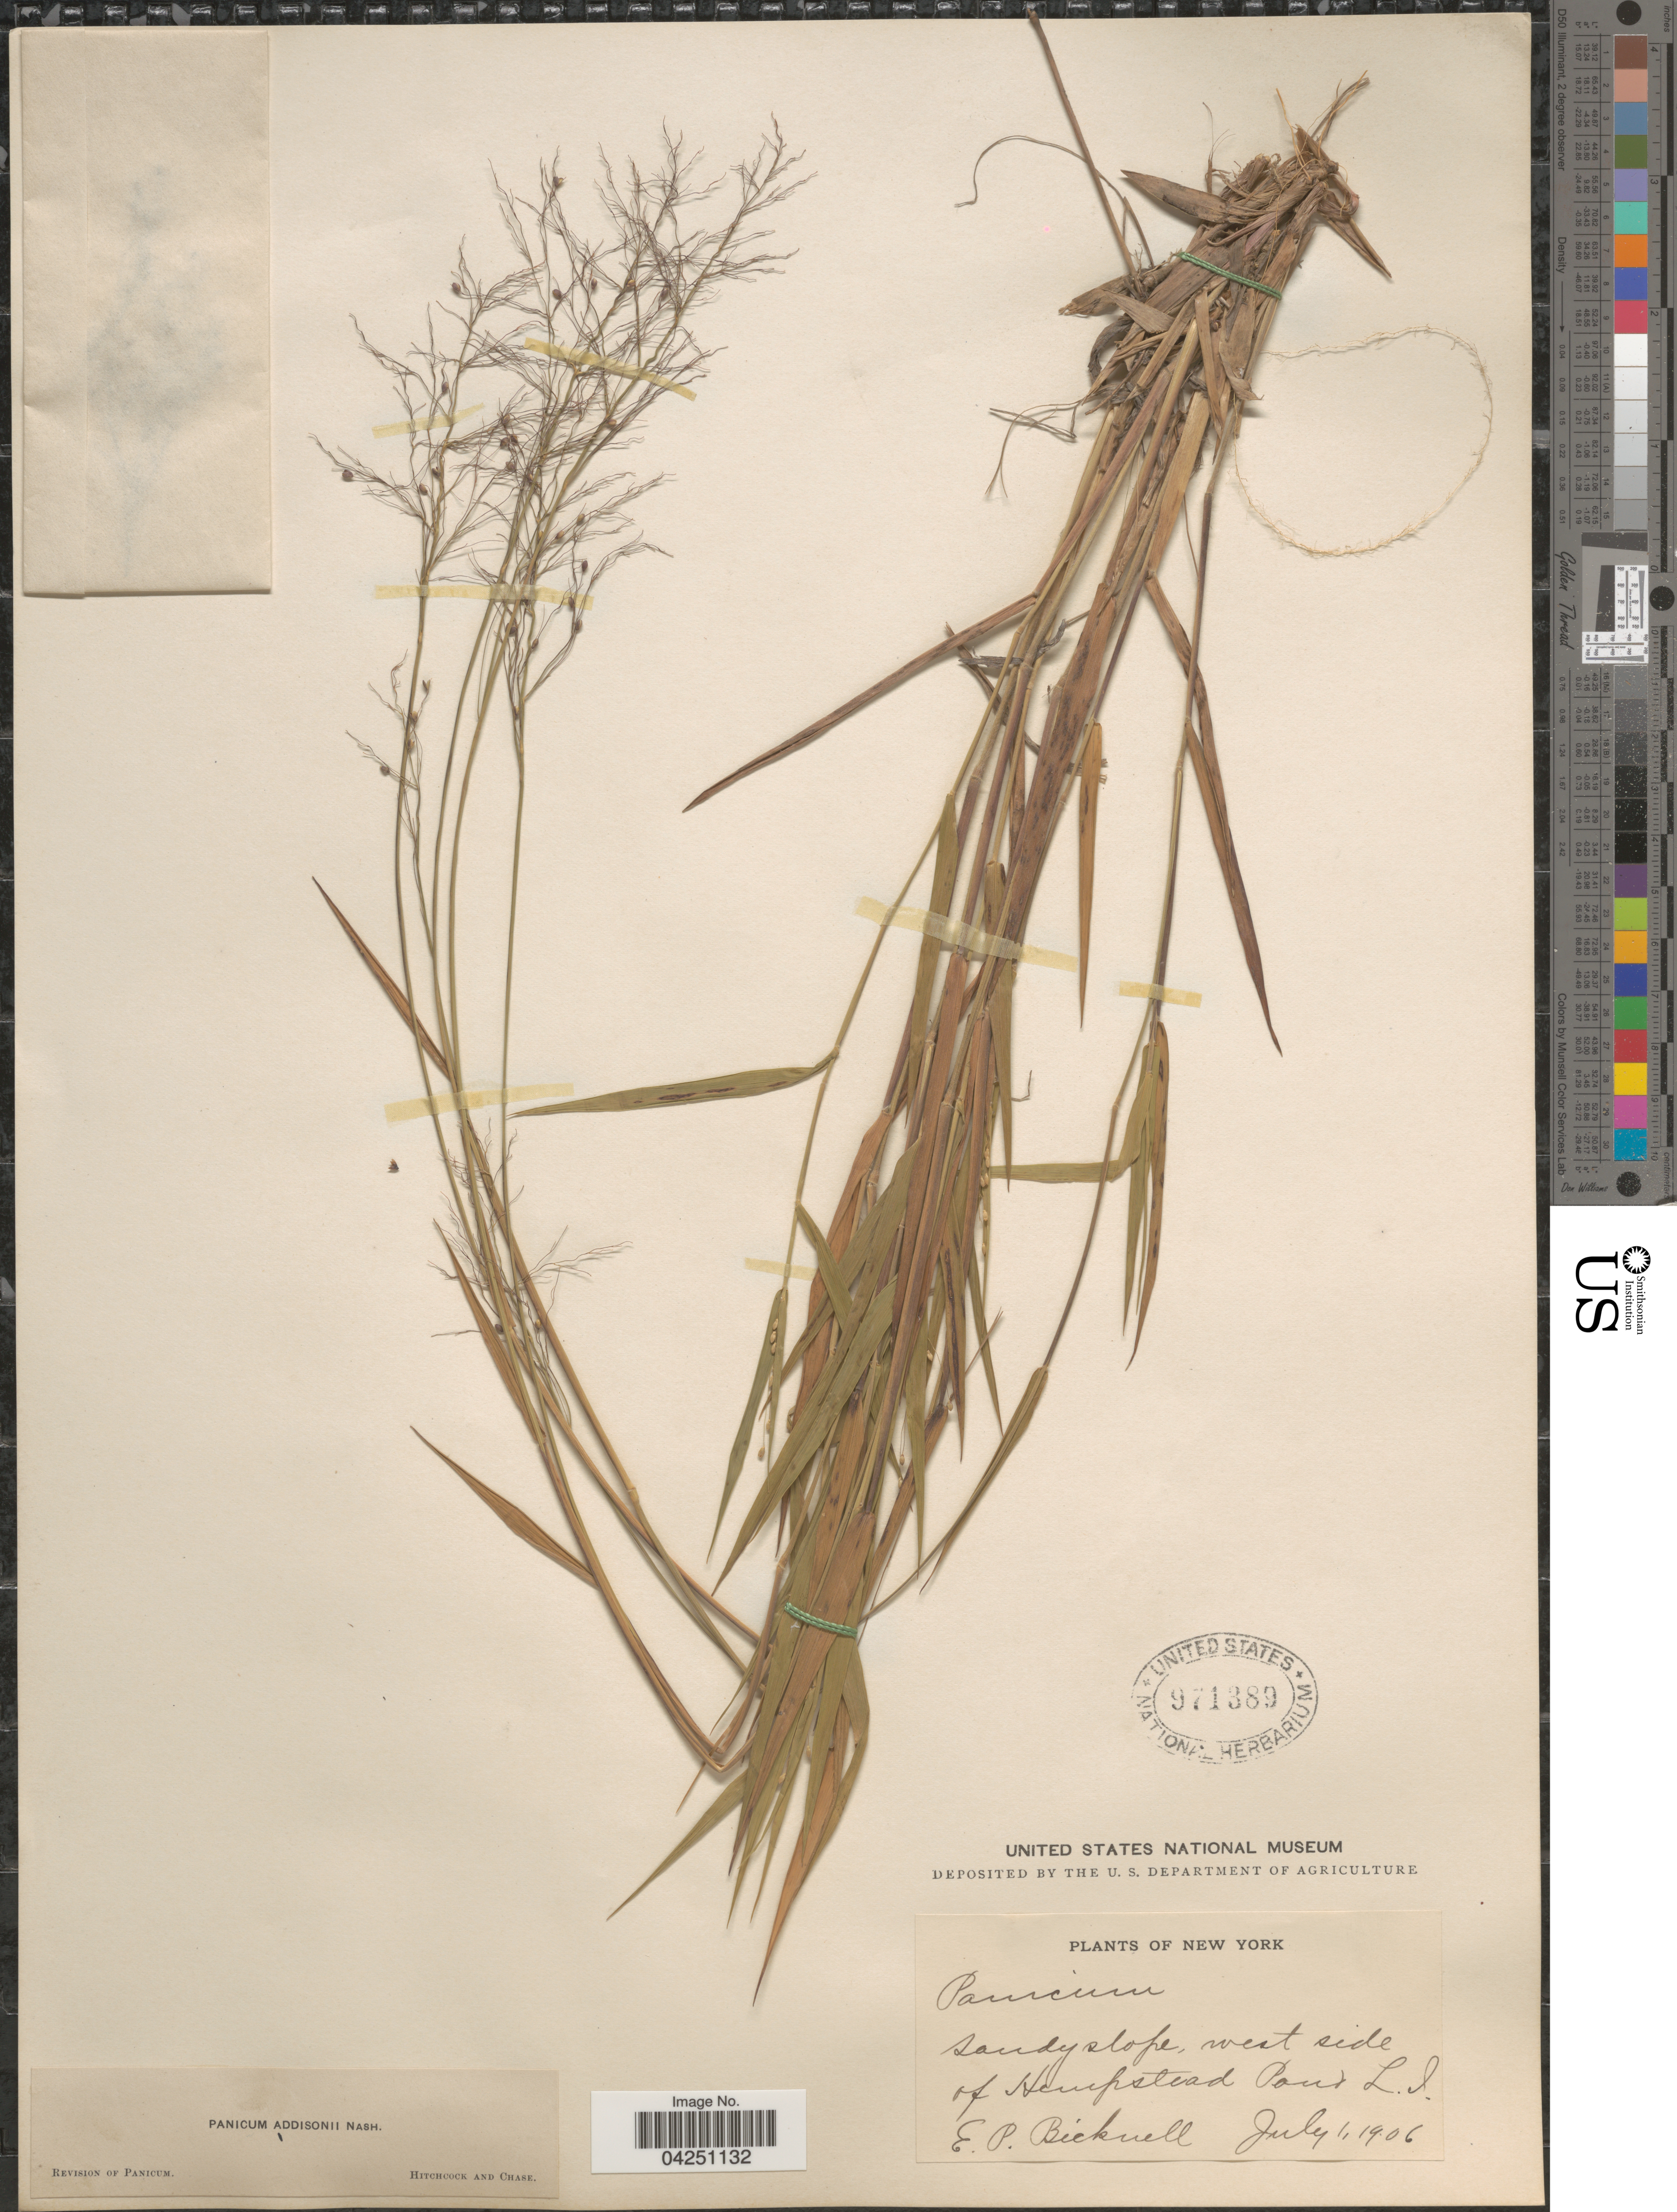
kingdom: Plantae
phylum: Tracheophyta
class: Liliopsida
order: Poales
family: Poaceae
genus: Dichanthelium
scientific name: Dichanthelium acuminatum var. acuminatum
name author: (Sw.) Gould & C.A. Clark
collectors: E. P. Bicknell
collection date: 1906-07-01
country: United States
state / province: New York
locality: Sandy slope, west side of Hempstead Pond L.I.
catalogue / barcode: US 971389